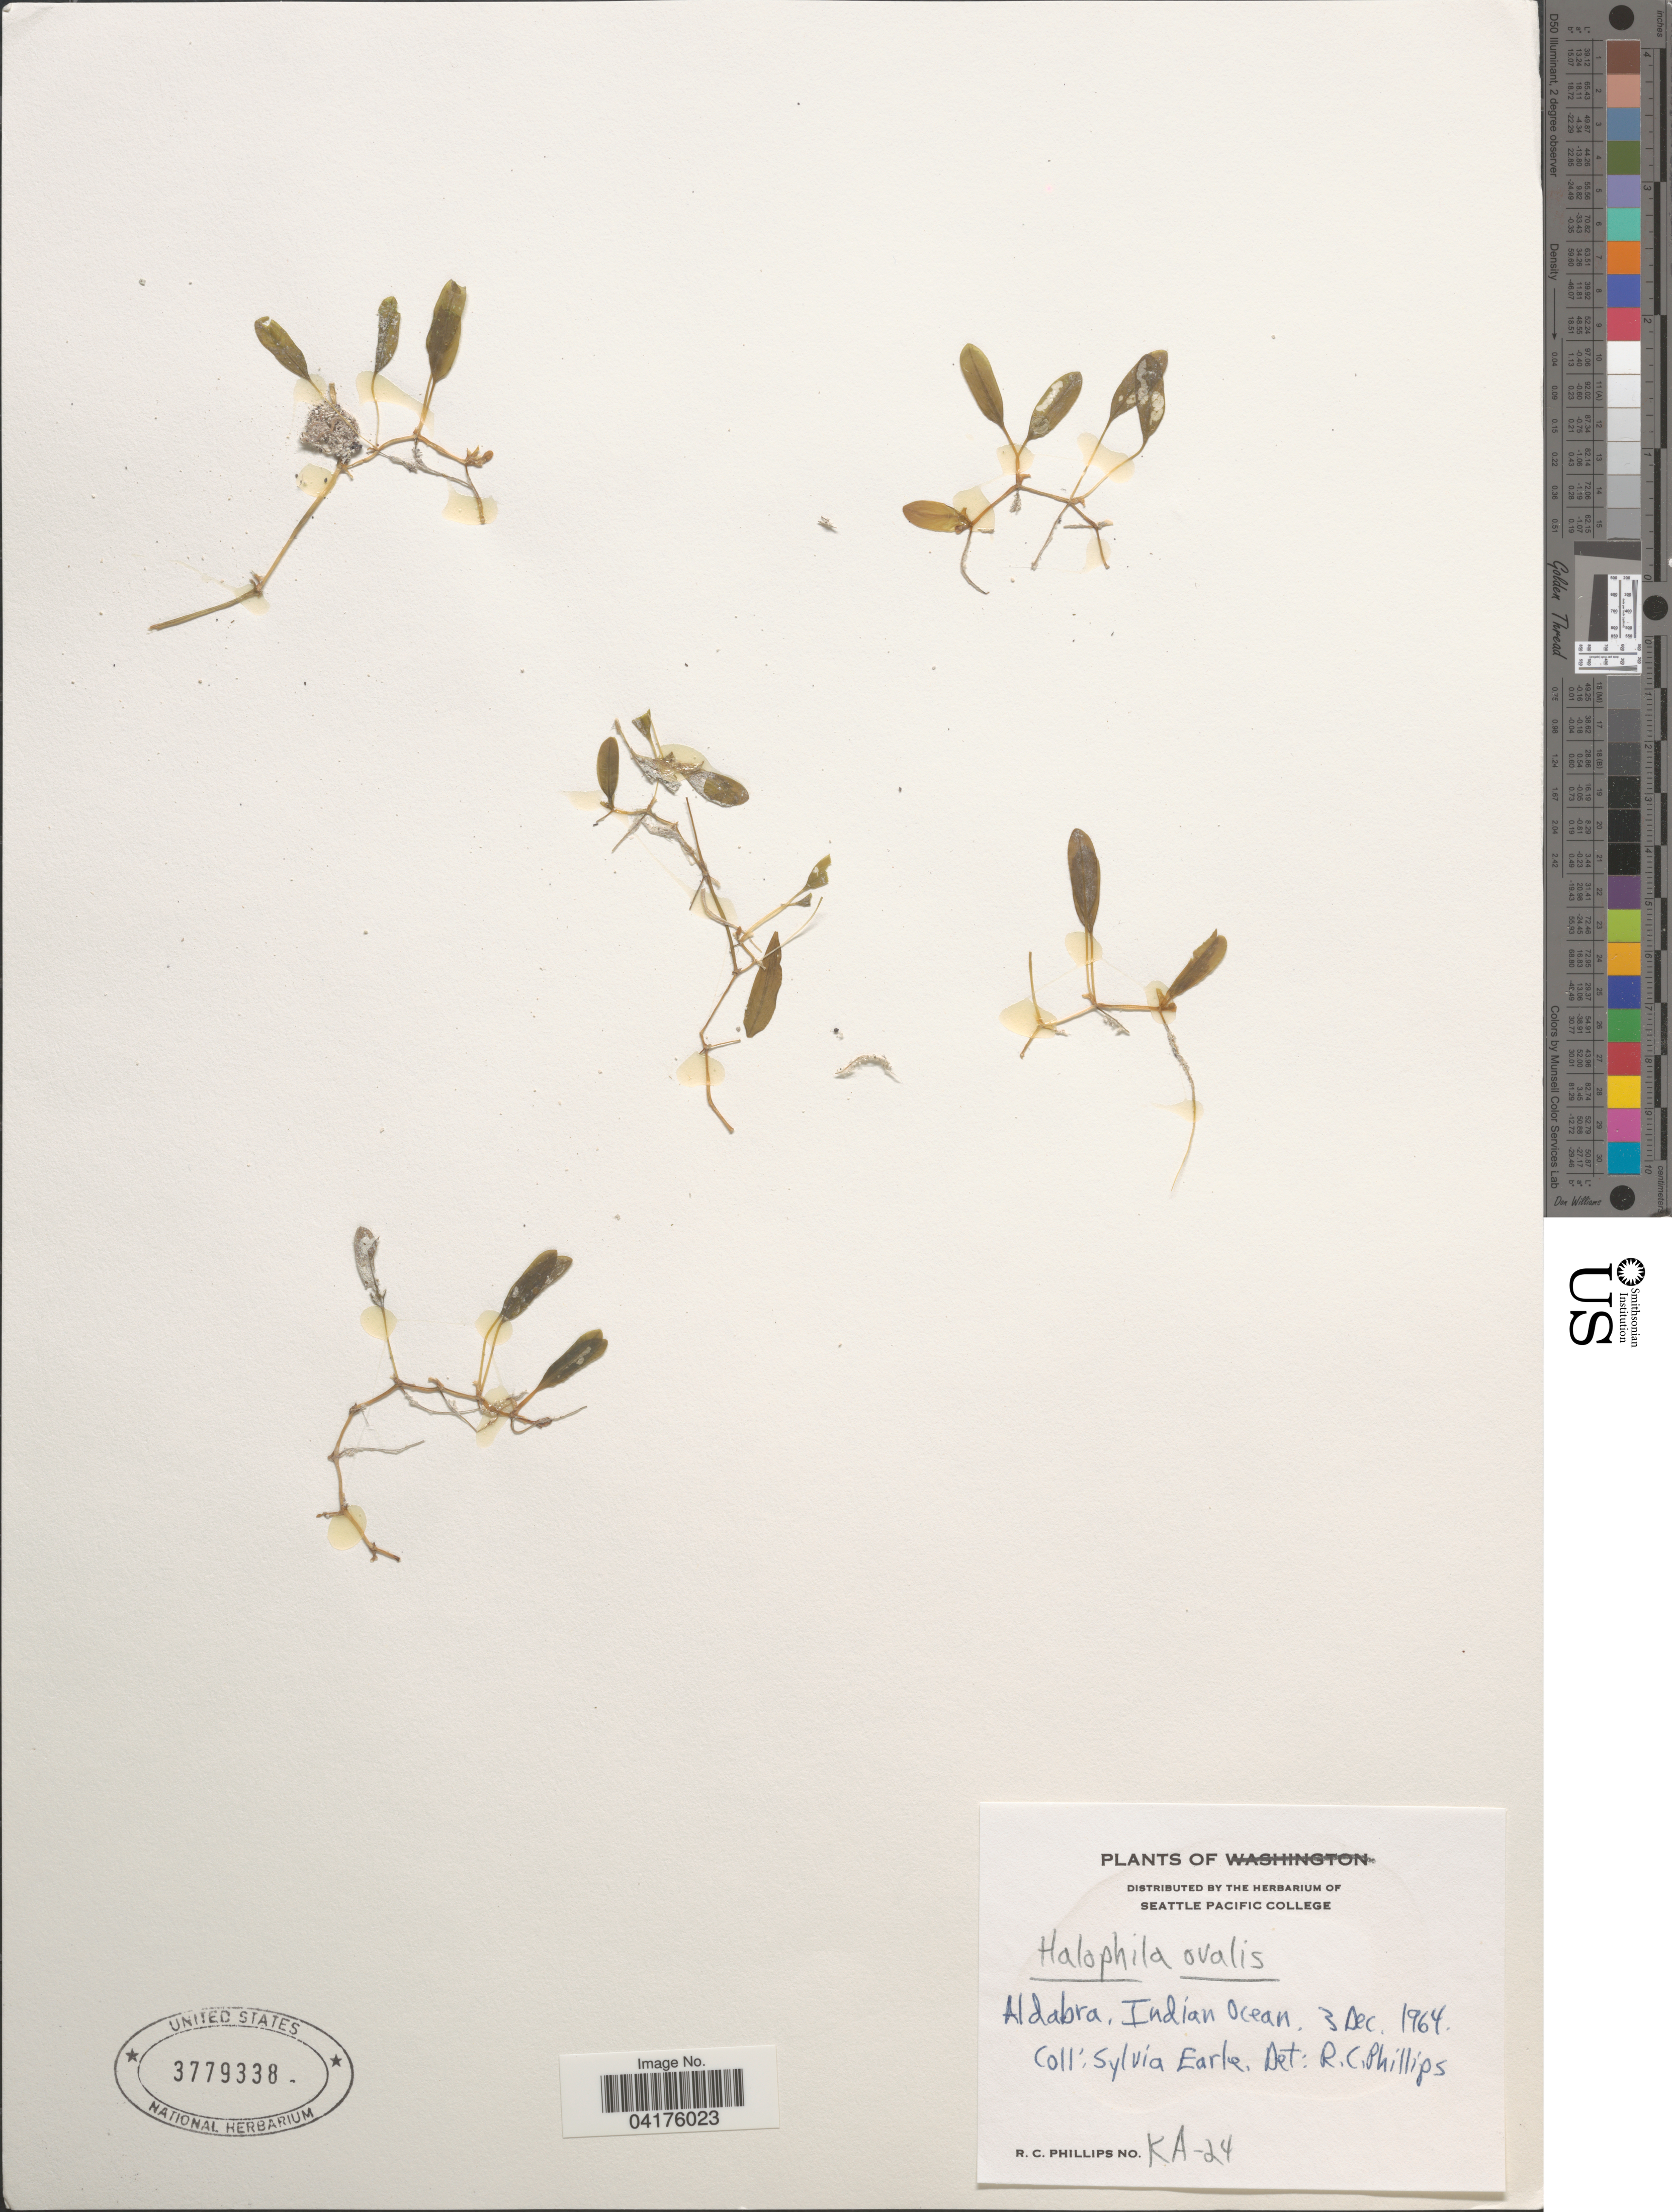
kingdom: Plantae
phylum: Tracheophyta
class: Liliopsida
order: Alismatales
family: Hydrocharitaceae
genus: Halophila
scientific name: Halophila ovalis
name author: (R. Br.) Hook. f.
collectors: S. A. Earle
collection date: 1964-12-03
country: Seychelles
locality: Aldabra. Indian Ocean.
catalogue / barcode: US 3779338